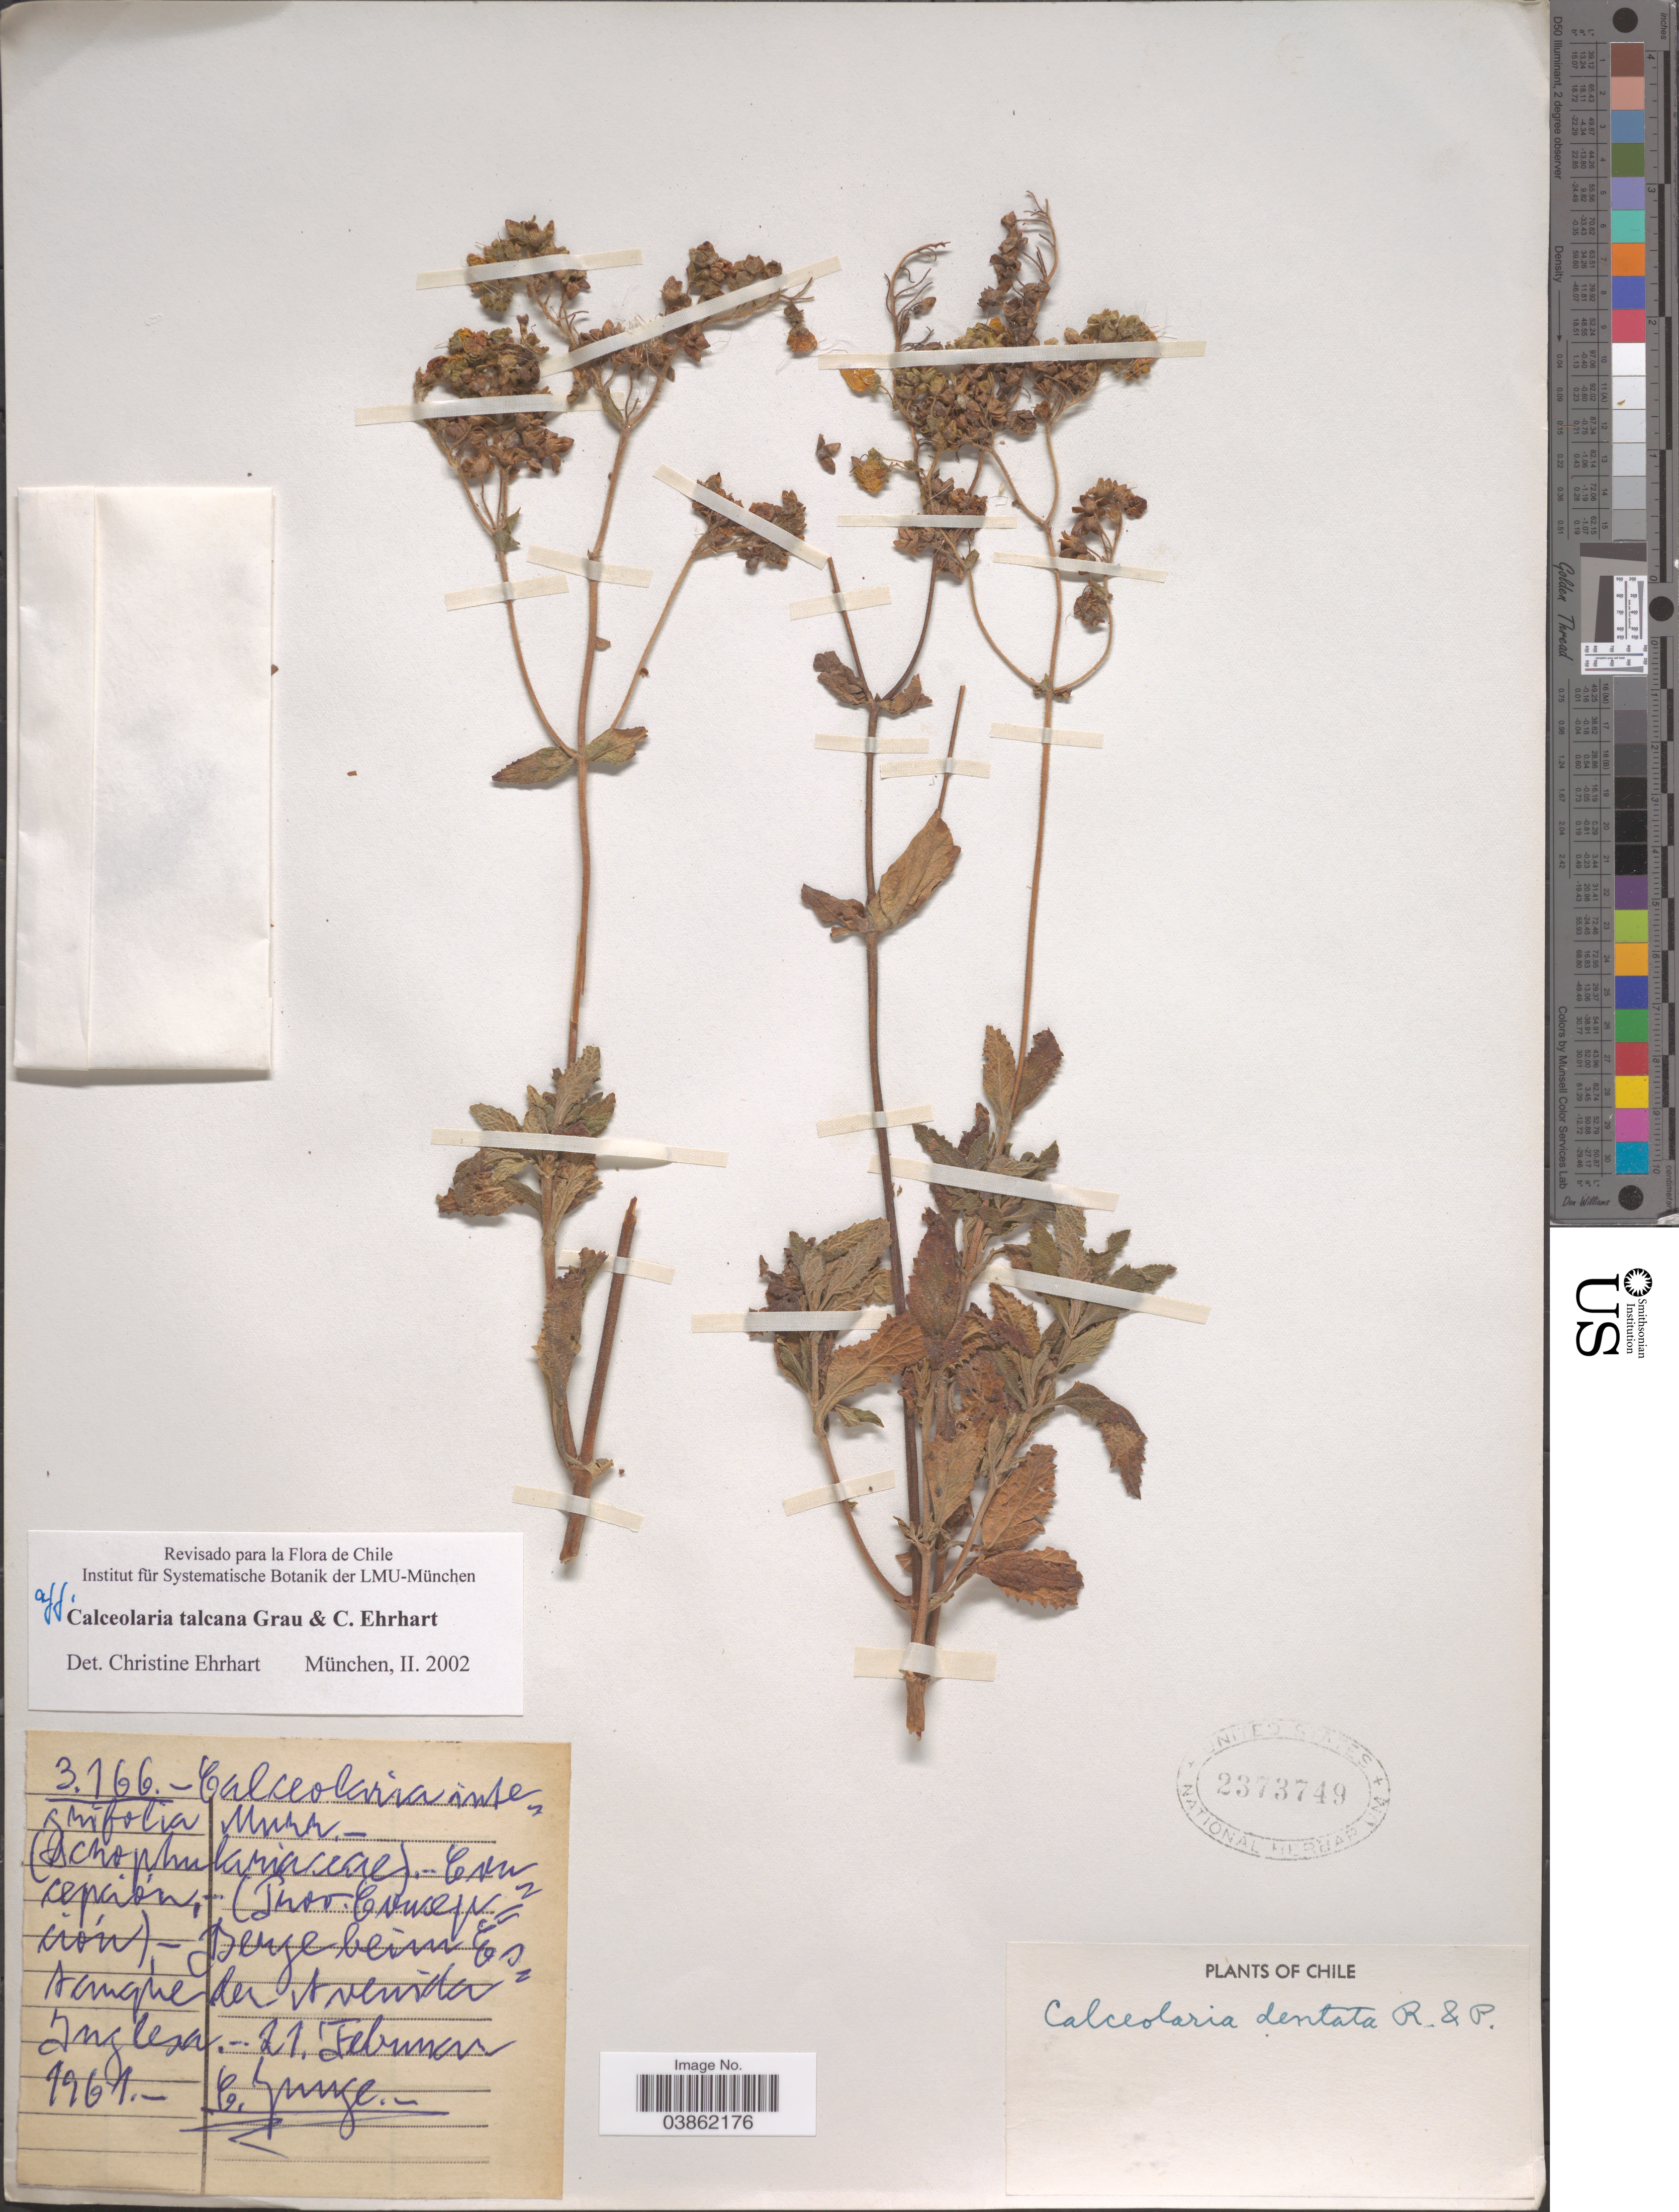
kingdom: Plantae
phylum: Tracheophyta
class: Magnoliopsida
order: Lamiales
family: Calceolariaceae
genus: Calceolaria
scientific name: Calceolaria talcana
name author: Grau & C. Ehrh.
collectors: C. Junge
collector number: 3166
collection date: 1961-02-21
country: Chile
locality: Concepción, - (Prov. Concepción).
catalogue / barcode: US 2373749